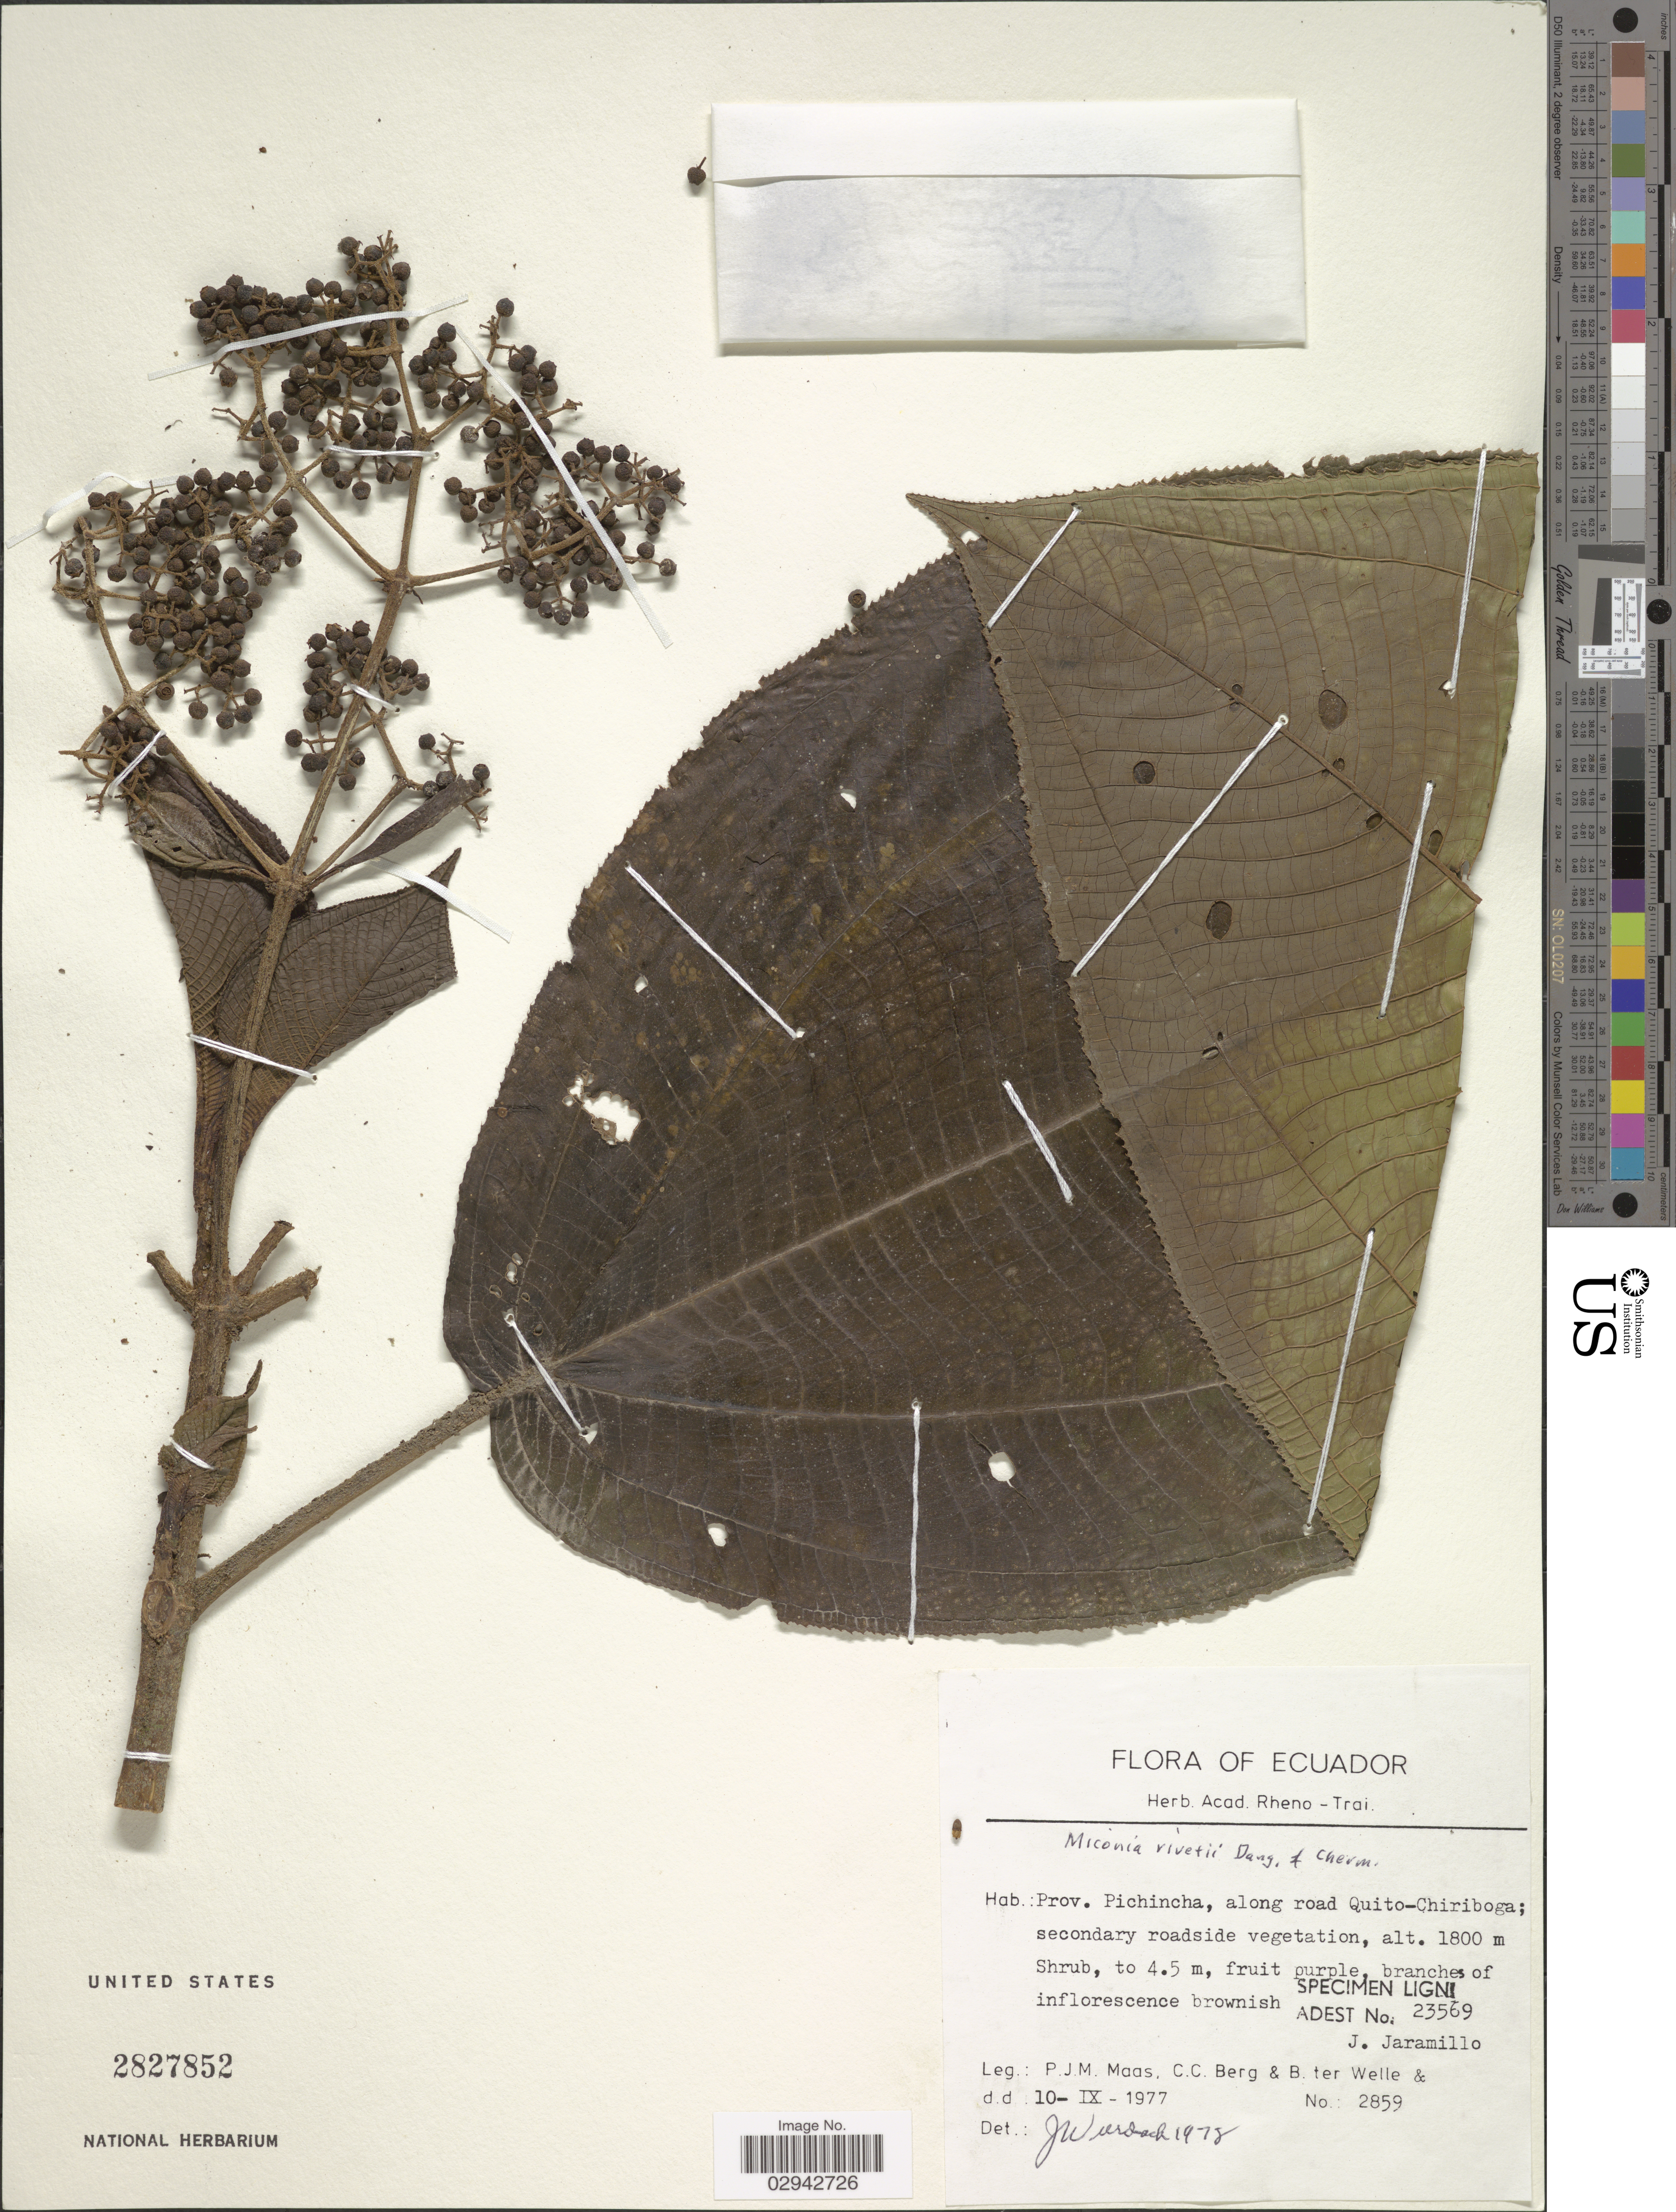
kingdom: Plantae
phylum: Tracheophyta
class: Magnoliopsida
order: Myrtales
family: Melastomataceae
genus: Miconia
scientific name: Miconia riveti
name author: Danguy & Cherm.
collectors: P. Maas, C. C. Berg, B. ter Welle & J. Jaramillo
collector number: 2859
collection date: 1977-09-10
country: Ecuador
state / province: Pichincha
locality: Along road Quito-Chiriboga.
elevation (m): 1800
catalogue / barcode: US 2827852